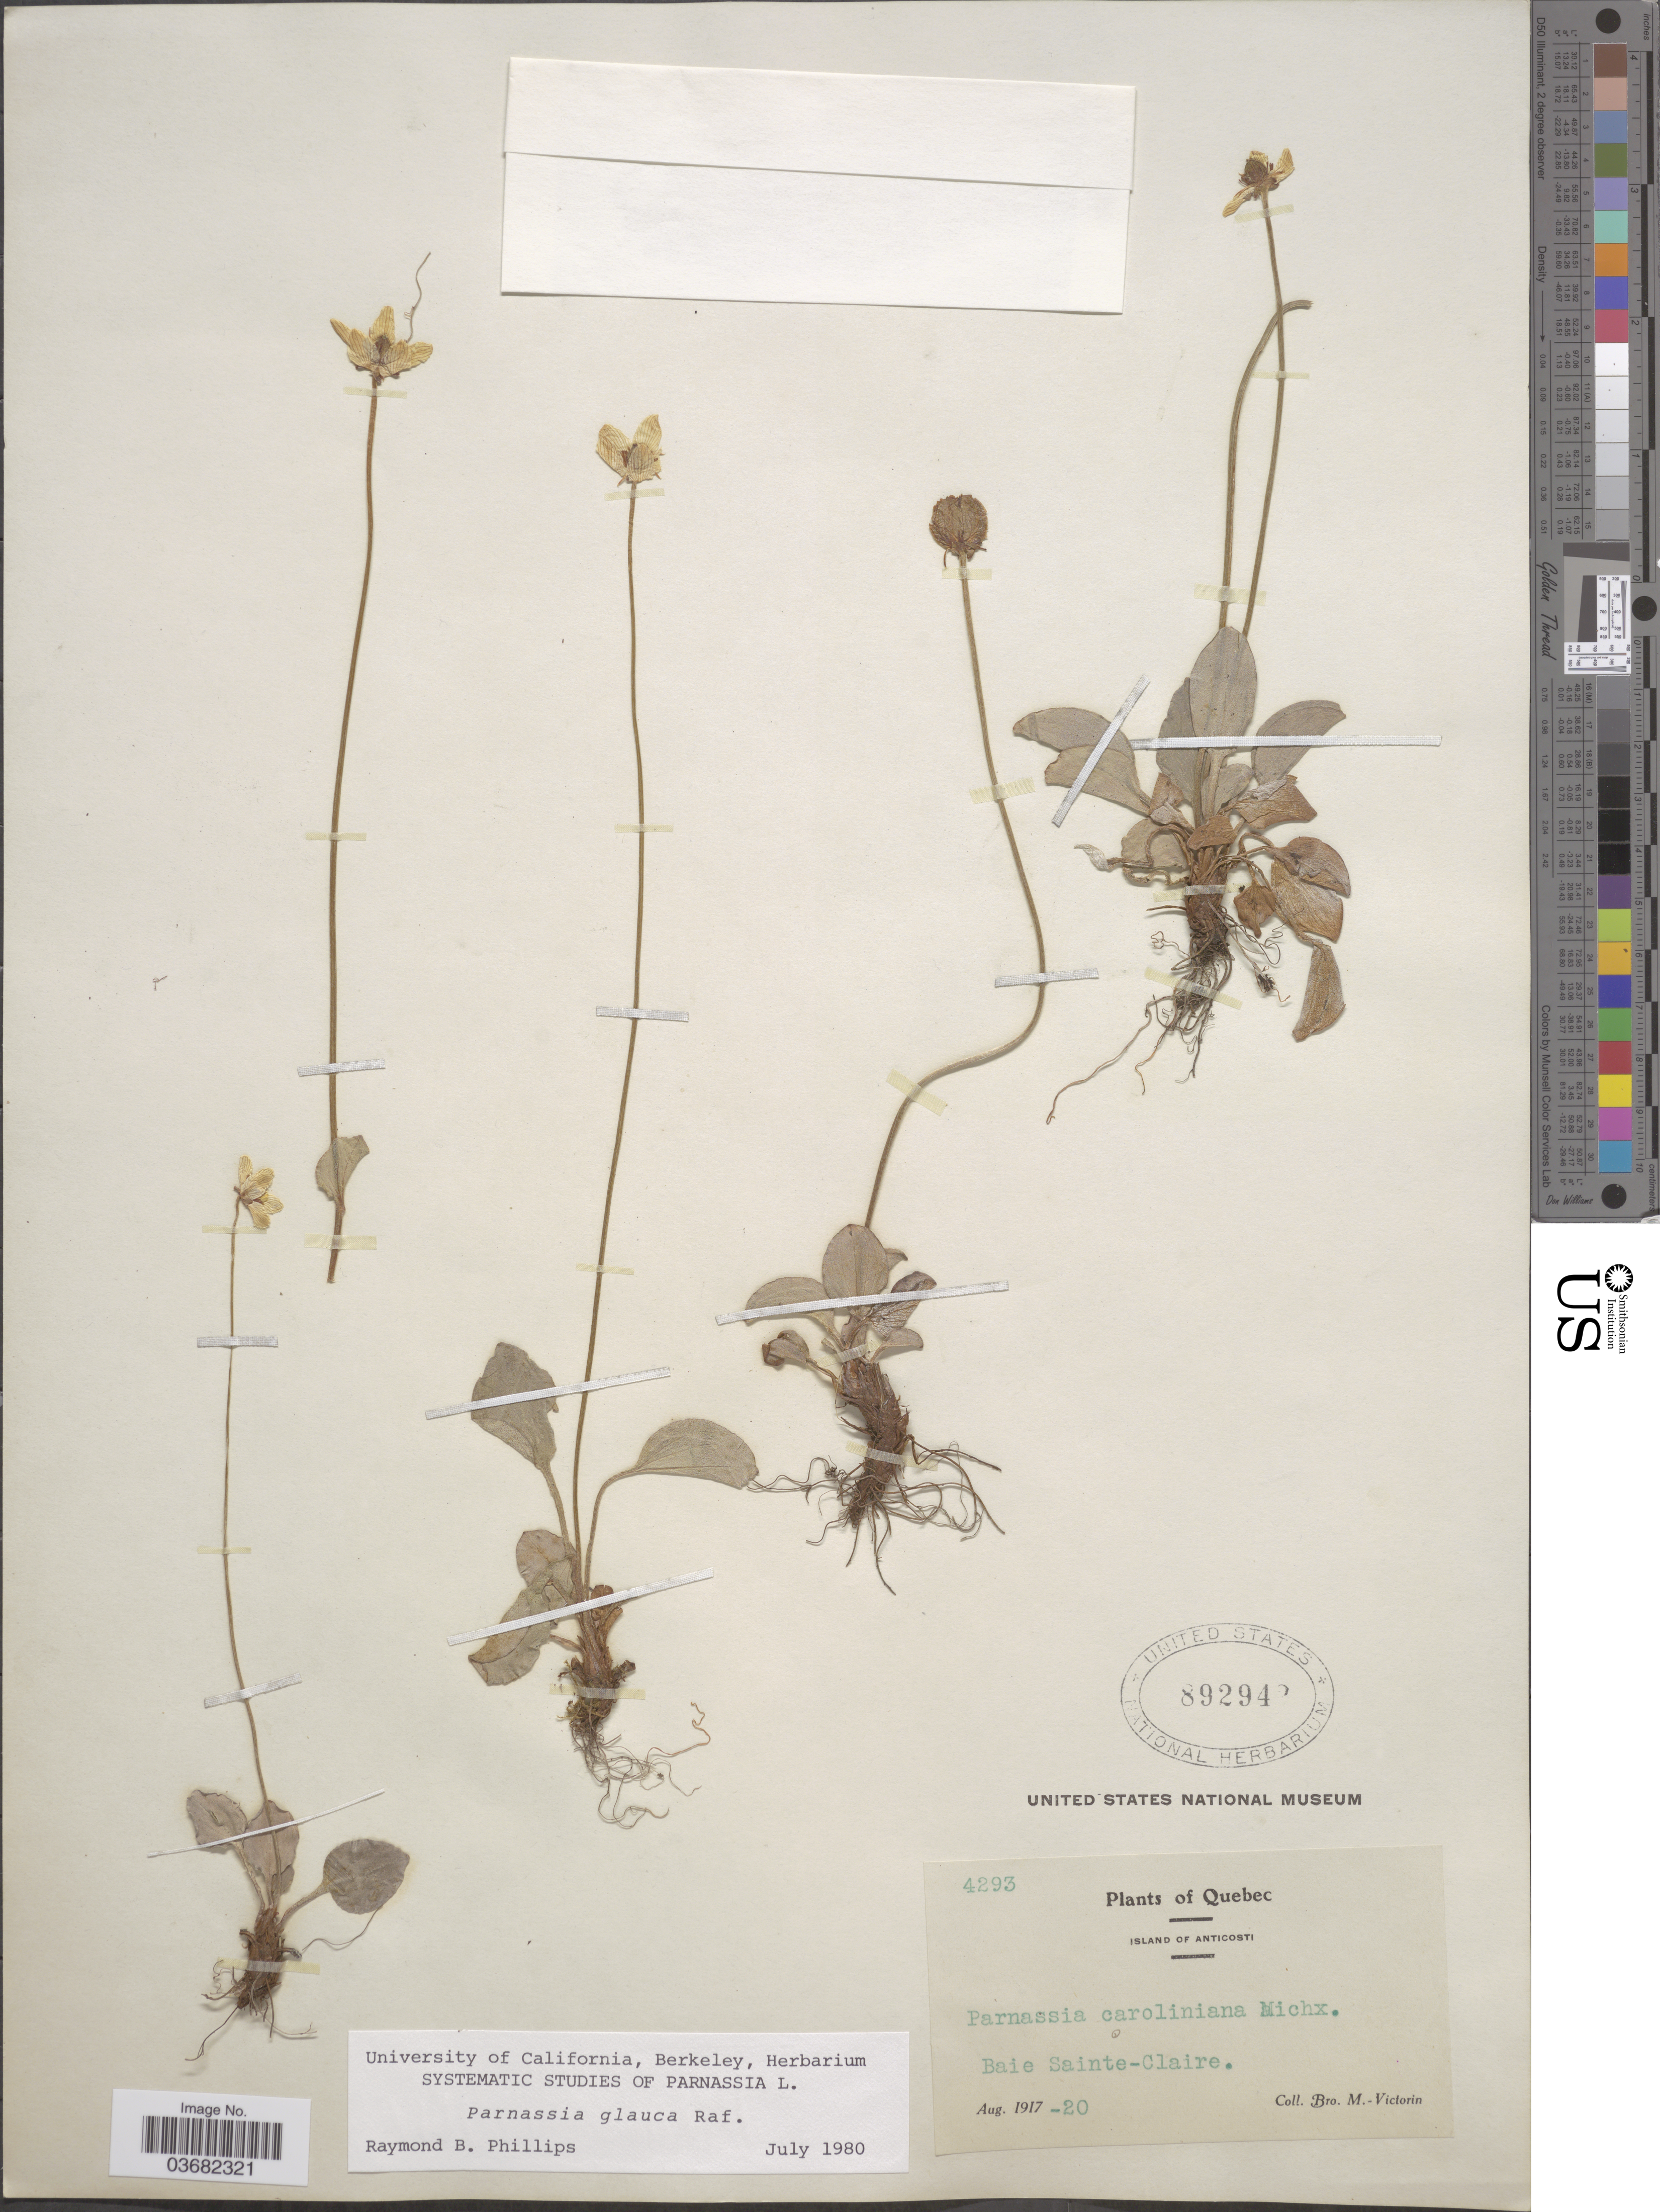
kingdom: Plantae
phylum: Tracheophyta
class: Magnoliopsida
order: Celastrales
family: Parnassiaceae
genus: Parnassia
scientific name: Parnassia glauca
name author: Raf.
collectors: Fr. Marie-Victorin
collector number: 4293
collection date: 1917-08-20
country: Canada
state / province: Quebec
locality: Island of Anticosti. Baie Sainte-Claire.